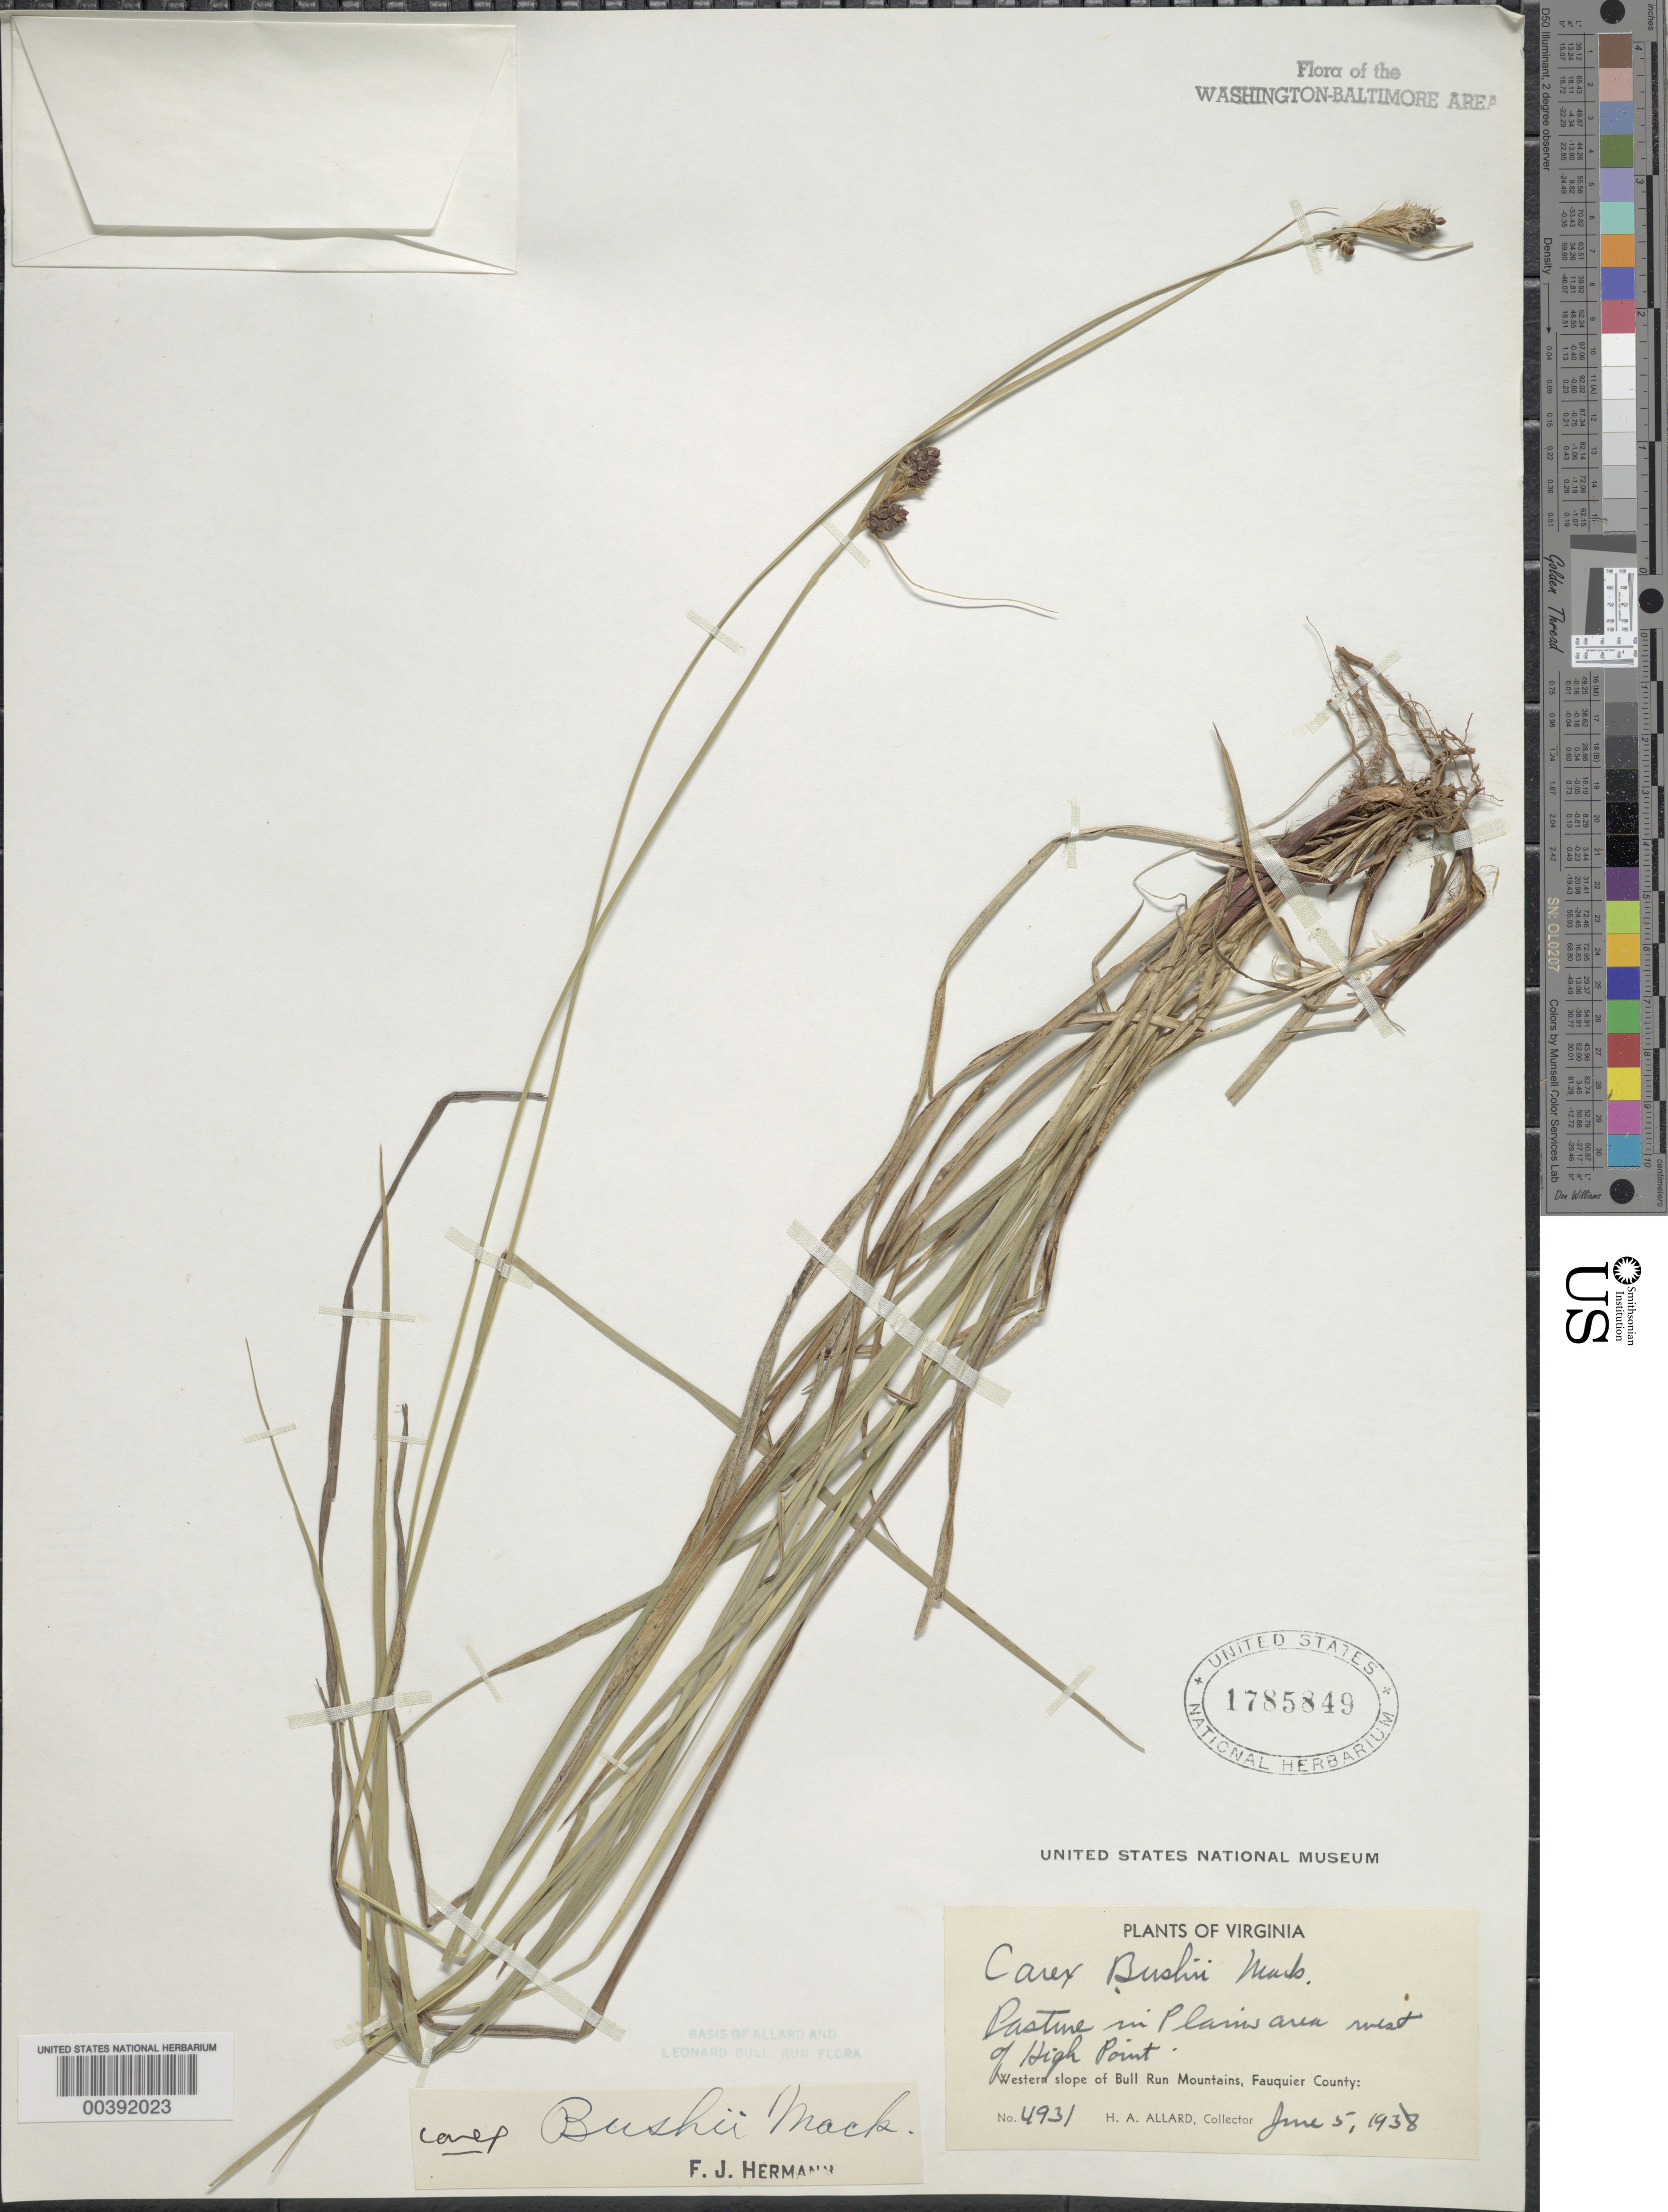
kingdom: Plantae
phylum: Tracheophyta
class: Liliopsida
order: Poales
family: Cyperaceae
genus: Carex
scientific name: Carex bushii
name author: Mack.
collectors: H. A. Allard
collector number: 4931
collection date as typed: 05 Jun 1938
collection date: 1938-06-05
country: United States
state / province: Virginia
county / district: Fauquier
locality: W of High Point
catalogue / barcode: US 1785849